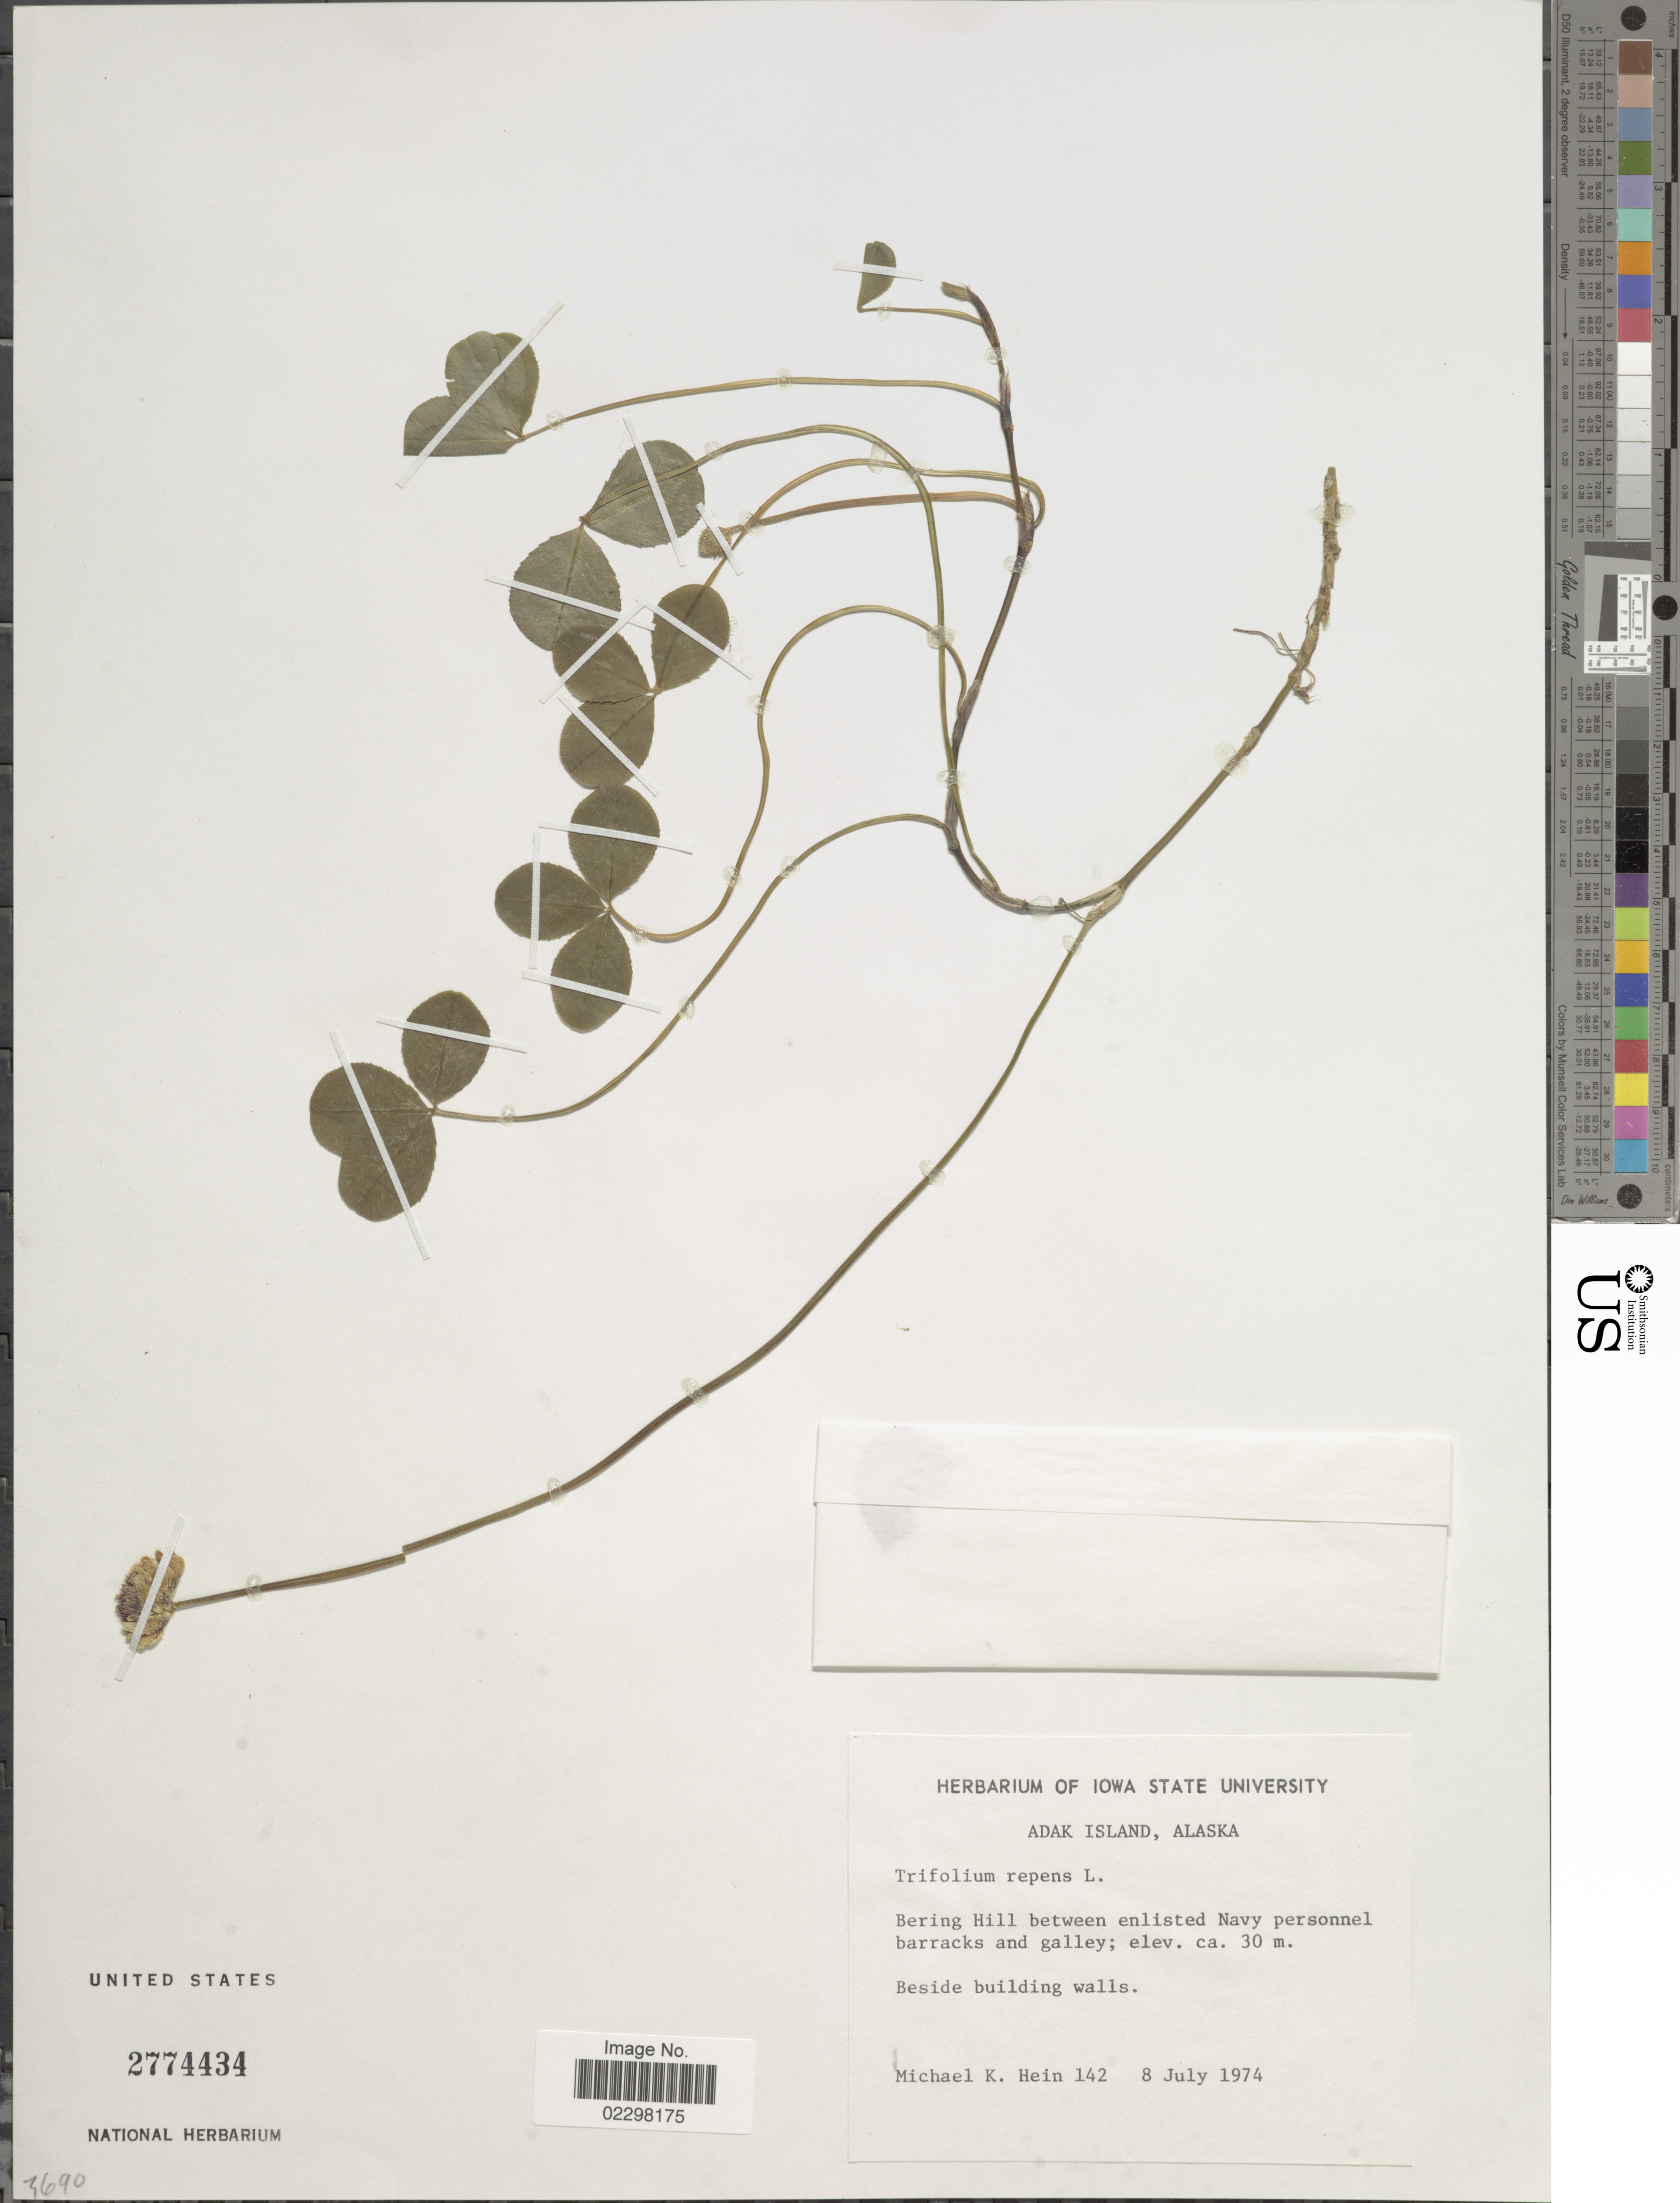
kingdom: Plantae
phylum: Tracheophyta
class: Magnoliopsida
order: Fabales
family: Fabaceae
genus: Trifolium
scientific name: Trifolium repens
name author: L.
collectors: M. Hein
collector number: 142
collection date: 1974-07-08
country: United States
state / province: Alaska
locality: Adak Island, Bering Hill between enlisted Navy personnel barracks and galley, beside building walls.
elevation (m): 30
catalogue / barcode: US 2774434